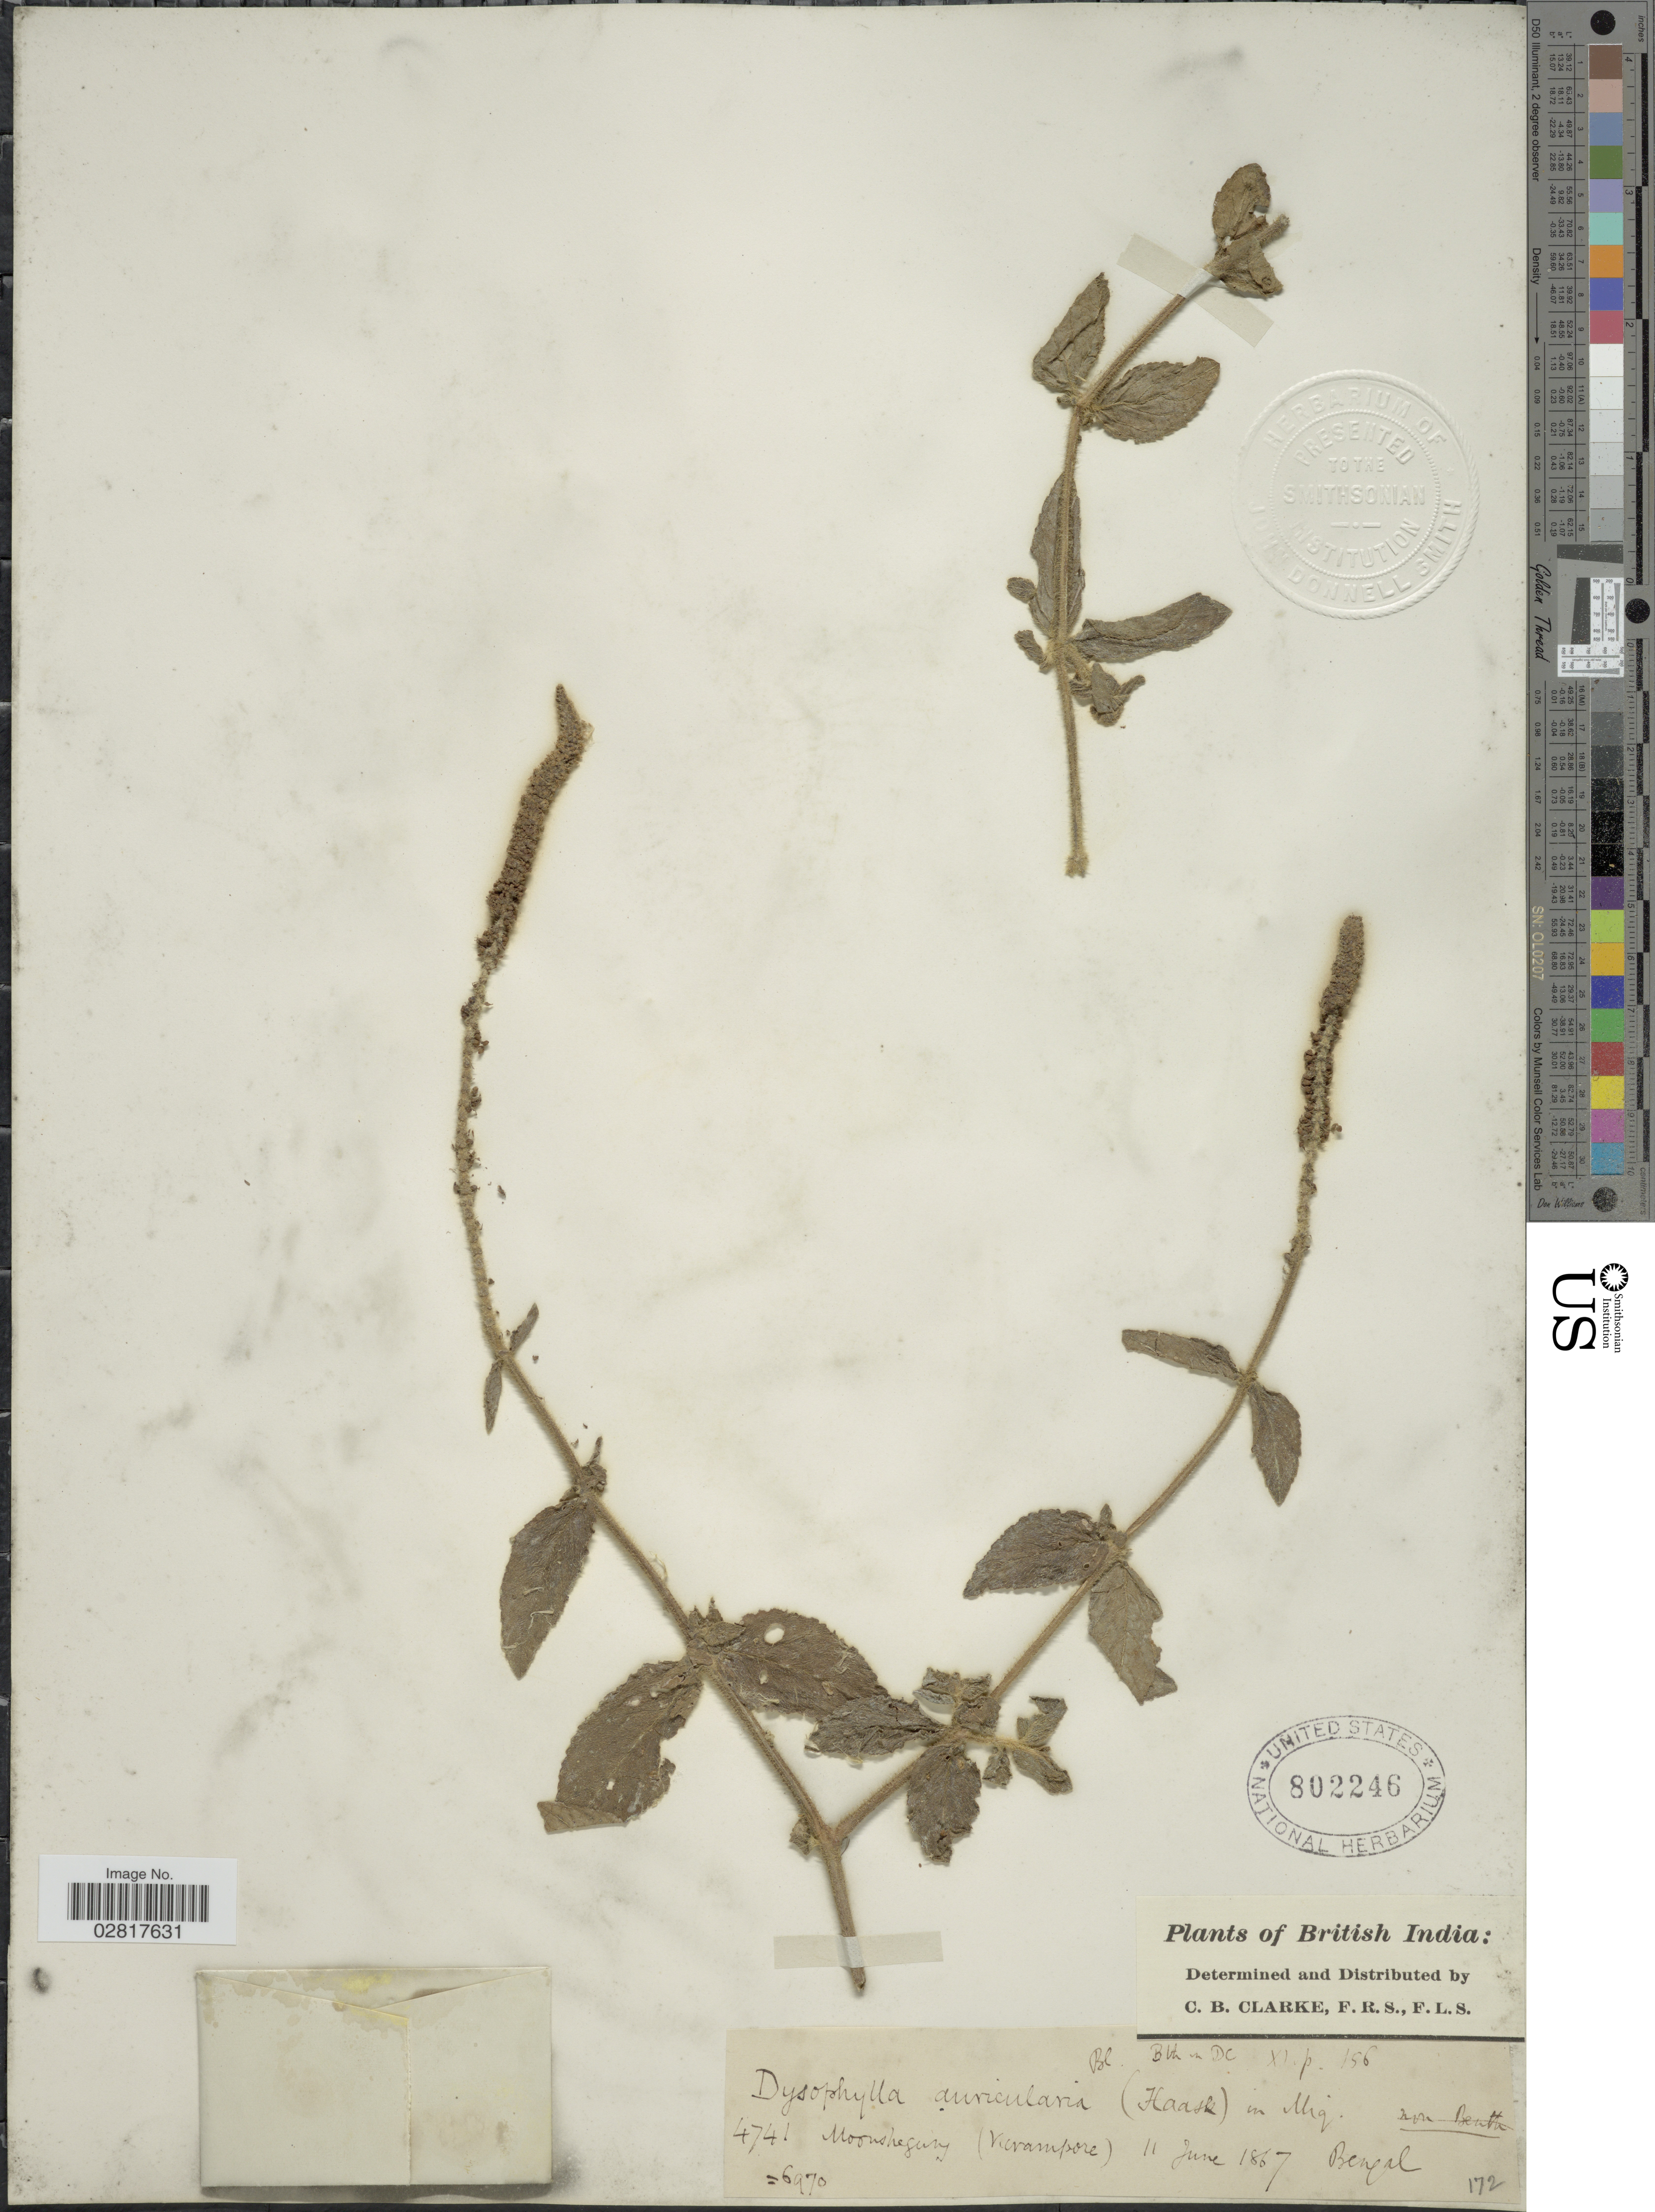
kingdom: Plantae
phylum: Tracheophyta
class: Magnoliopsida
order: Lamiales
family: Lamiaceae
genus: Pogostemon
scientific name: Pogostemon auricularius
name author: (L.) Hassk.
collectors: C. B. Clarke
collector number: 4741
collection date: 1867-06-11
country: Bangladesh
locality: British India. Moonshegary (Viramspore), Bengal. [interpreted]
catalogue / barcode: US 802246